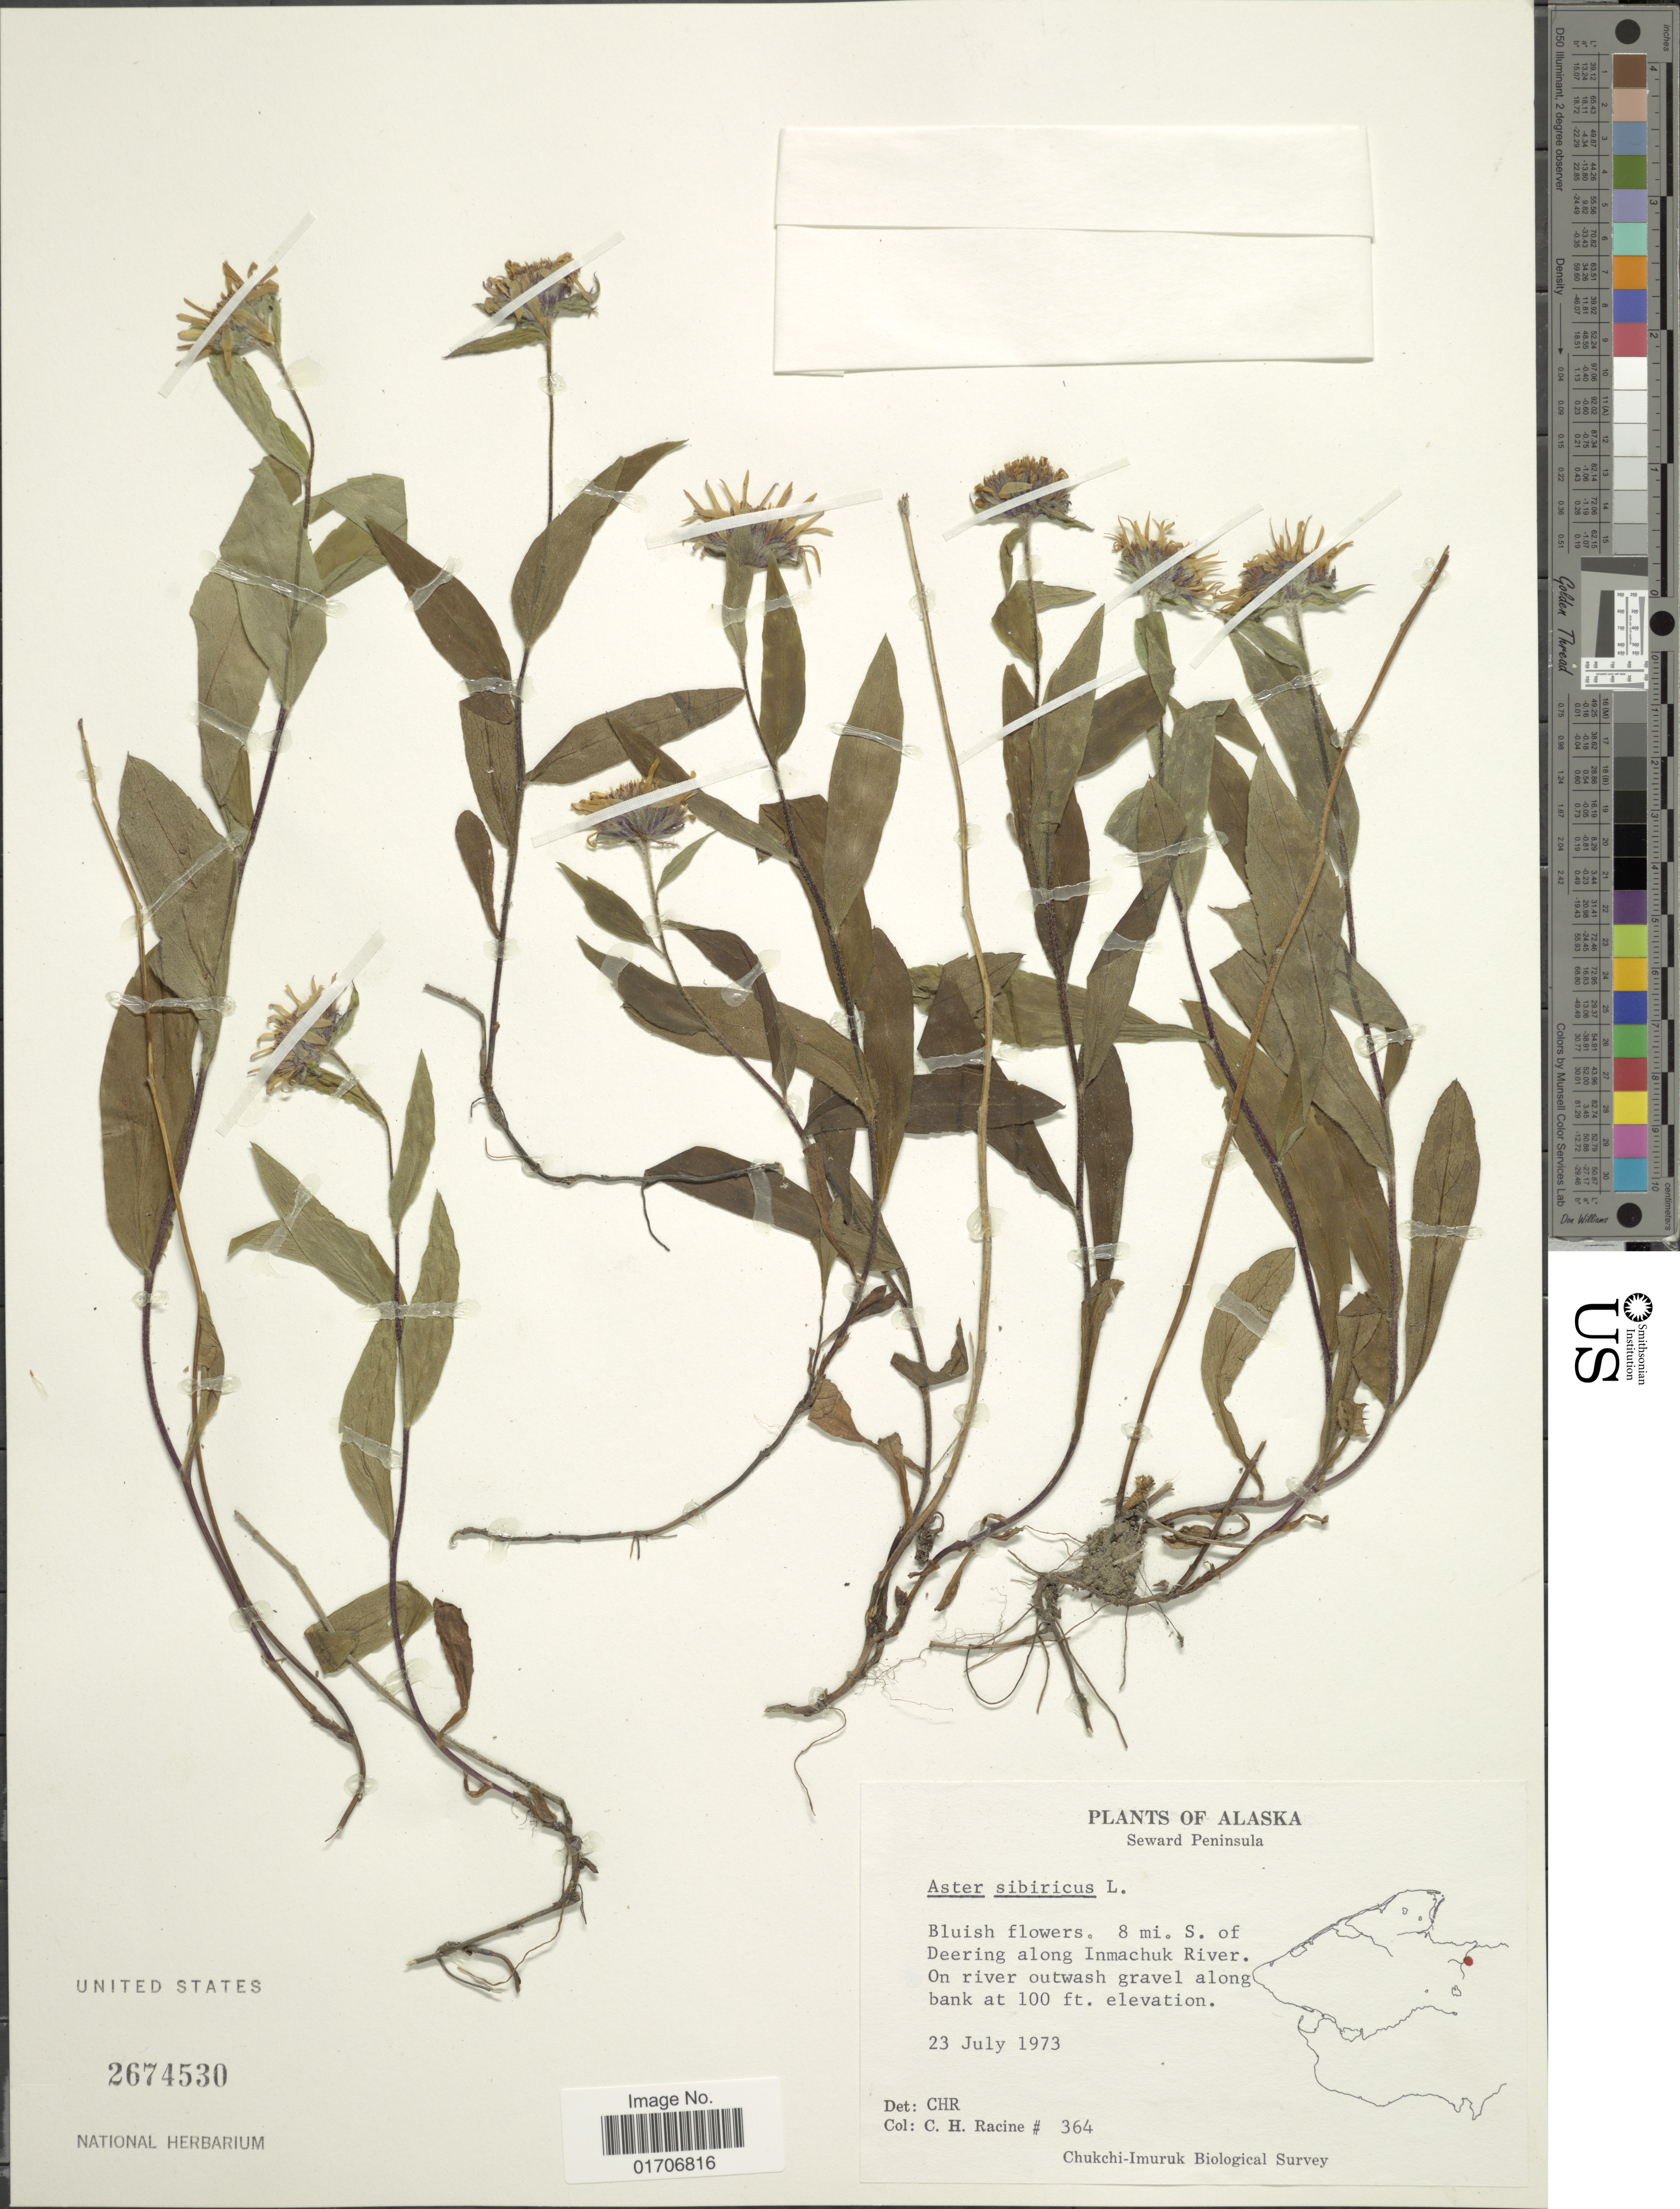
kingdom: Plantae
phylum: Tracheophyta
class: Magnoliopsida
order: Asterales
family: Asteraceae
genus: Eurybia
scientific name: Eurybia sibirica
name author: (L.) G.L. Nesom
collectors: C. Racine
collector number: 364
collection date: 1973-07-23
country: United States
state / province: Alaska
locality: Seward Peninsula. 8 mi. S. of Deering along Inmachuk river.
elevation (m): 30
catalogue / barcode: US 2674530